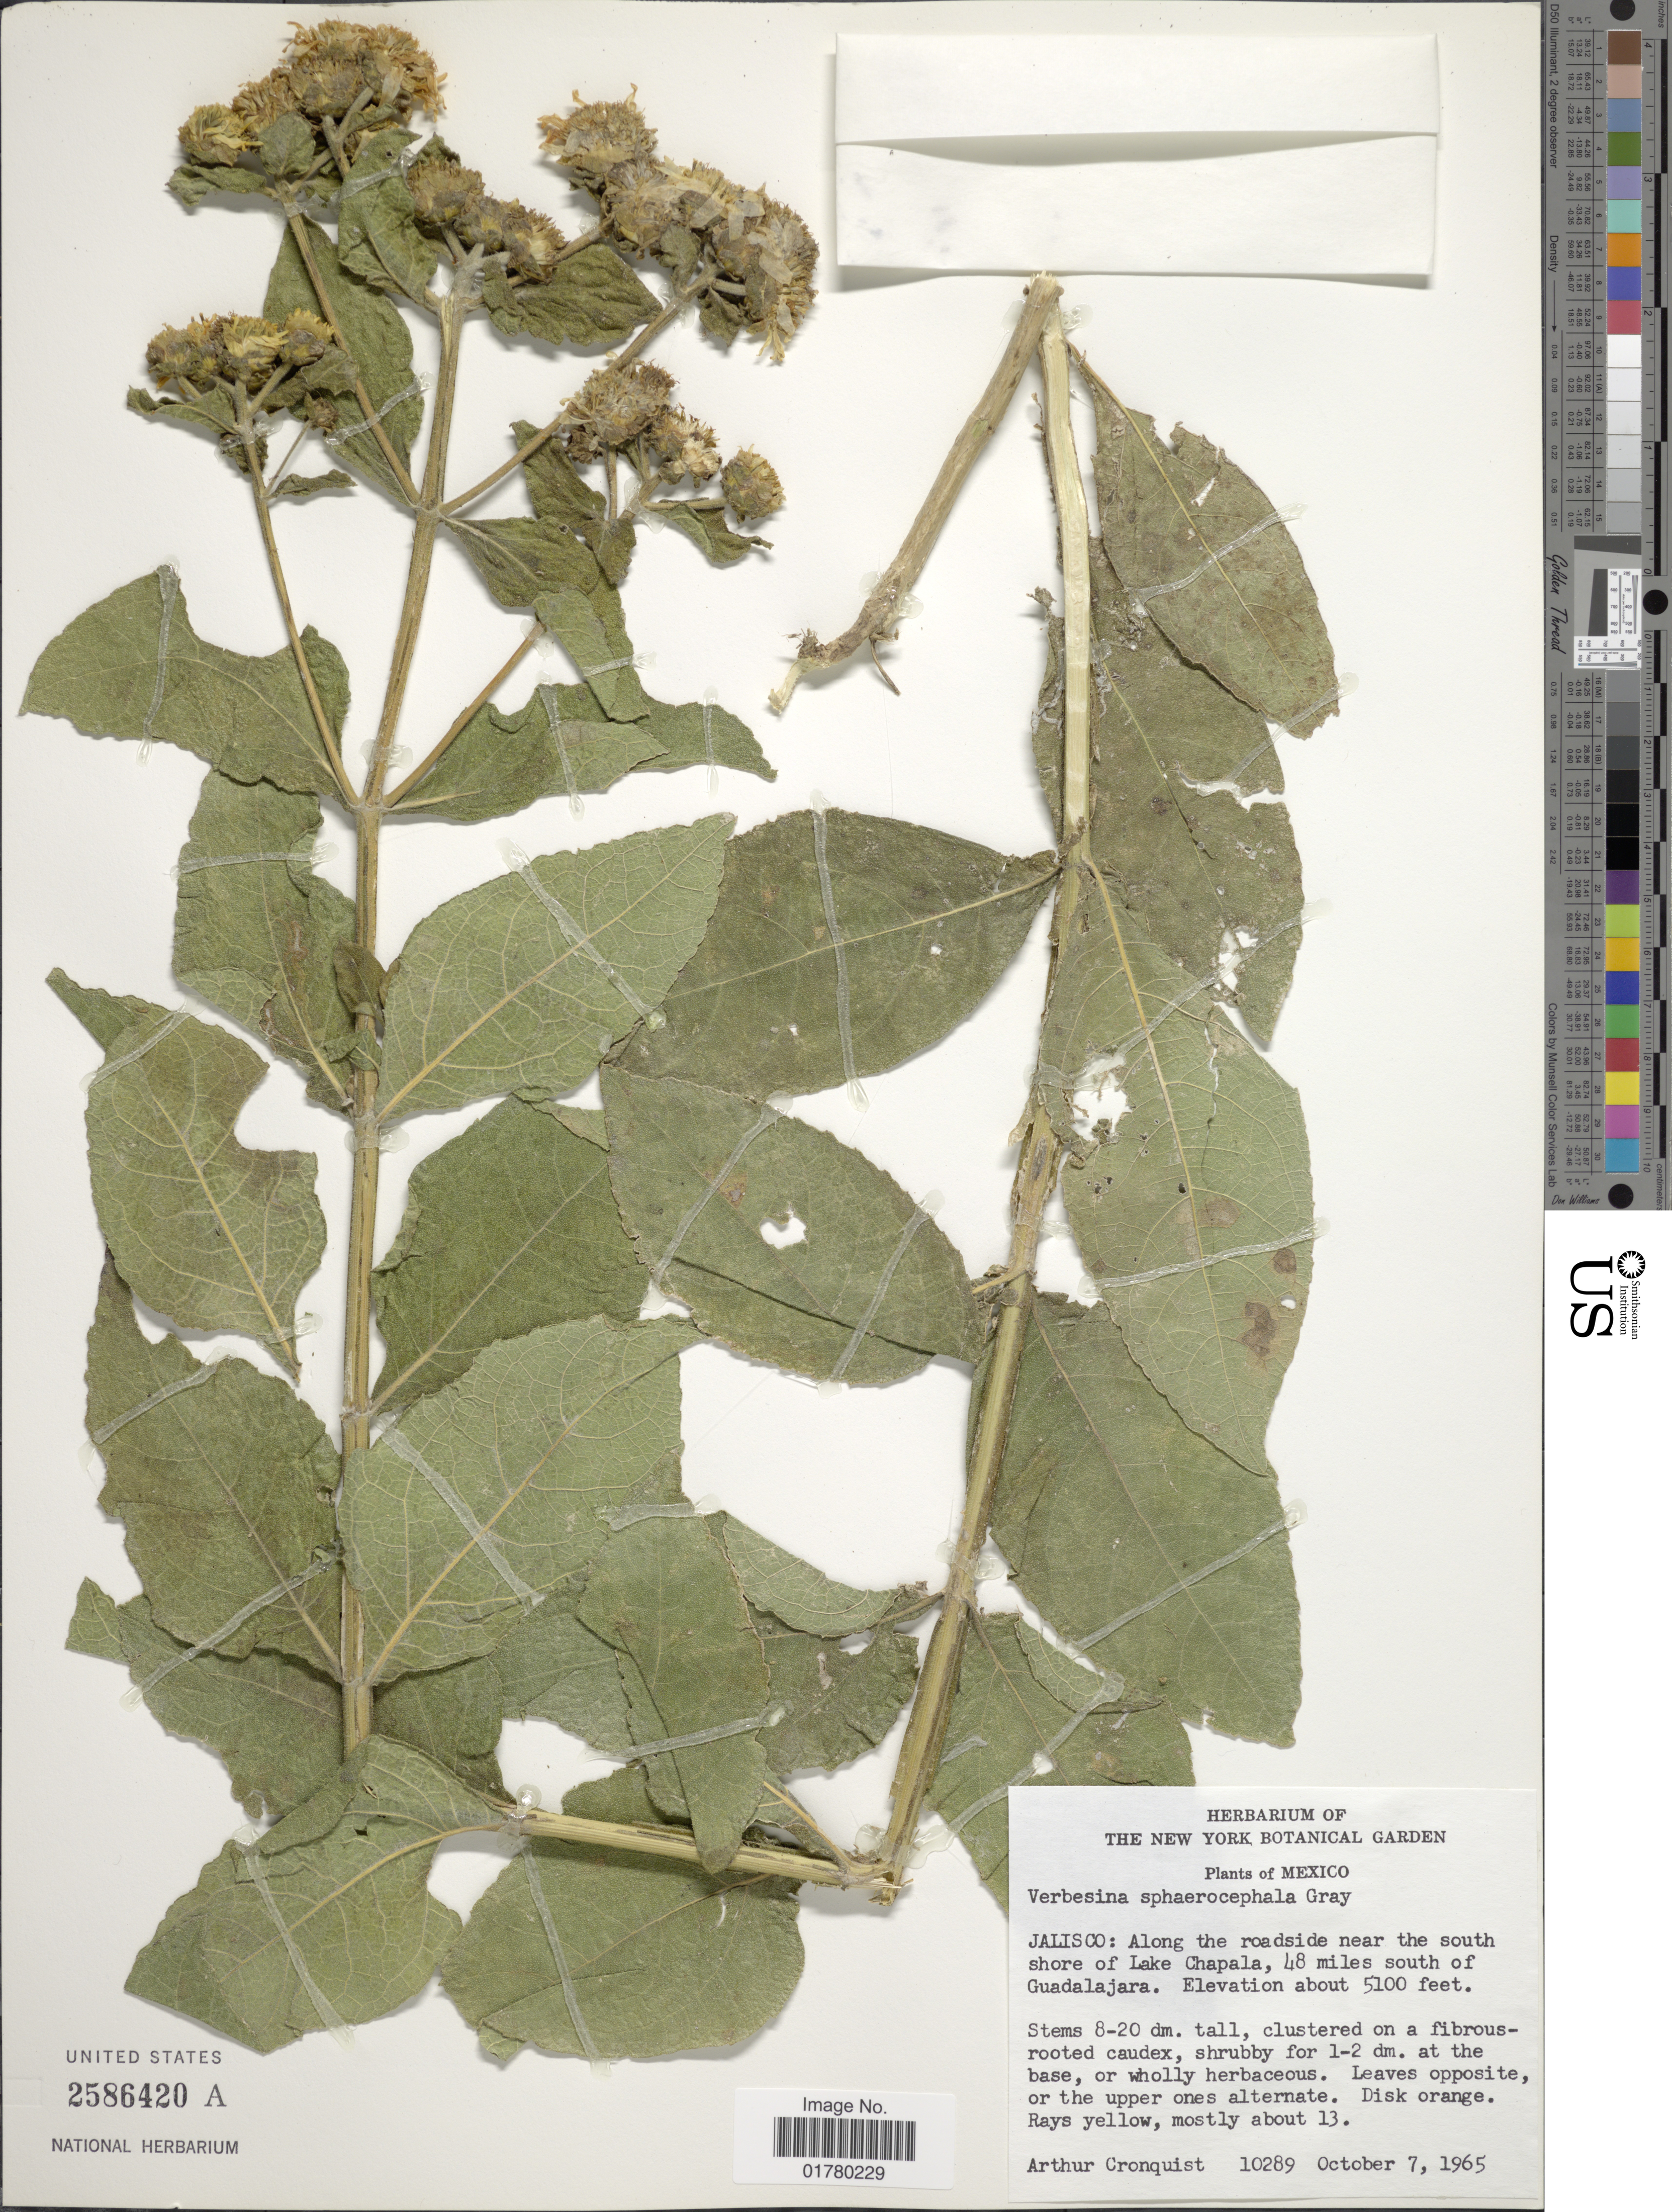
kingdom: Plantae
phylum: Tracheophyta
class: Magnoliopsida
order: Asterales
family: Asteraceae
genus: Verbesina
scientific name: Verbesina sphaerocephala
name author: A. Gray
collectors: A. J. Cronquist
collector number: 10289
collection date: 1965-10-07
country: Mexico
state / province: Jalisco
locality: Along the roadside near the south shore of Lake Chapala, 48 miles south of Guadalajara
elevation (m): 1554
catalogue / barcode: US 2586420A